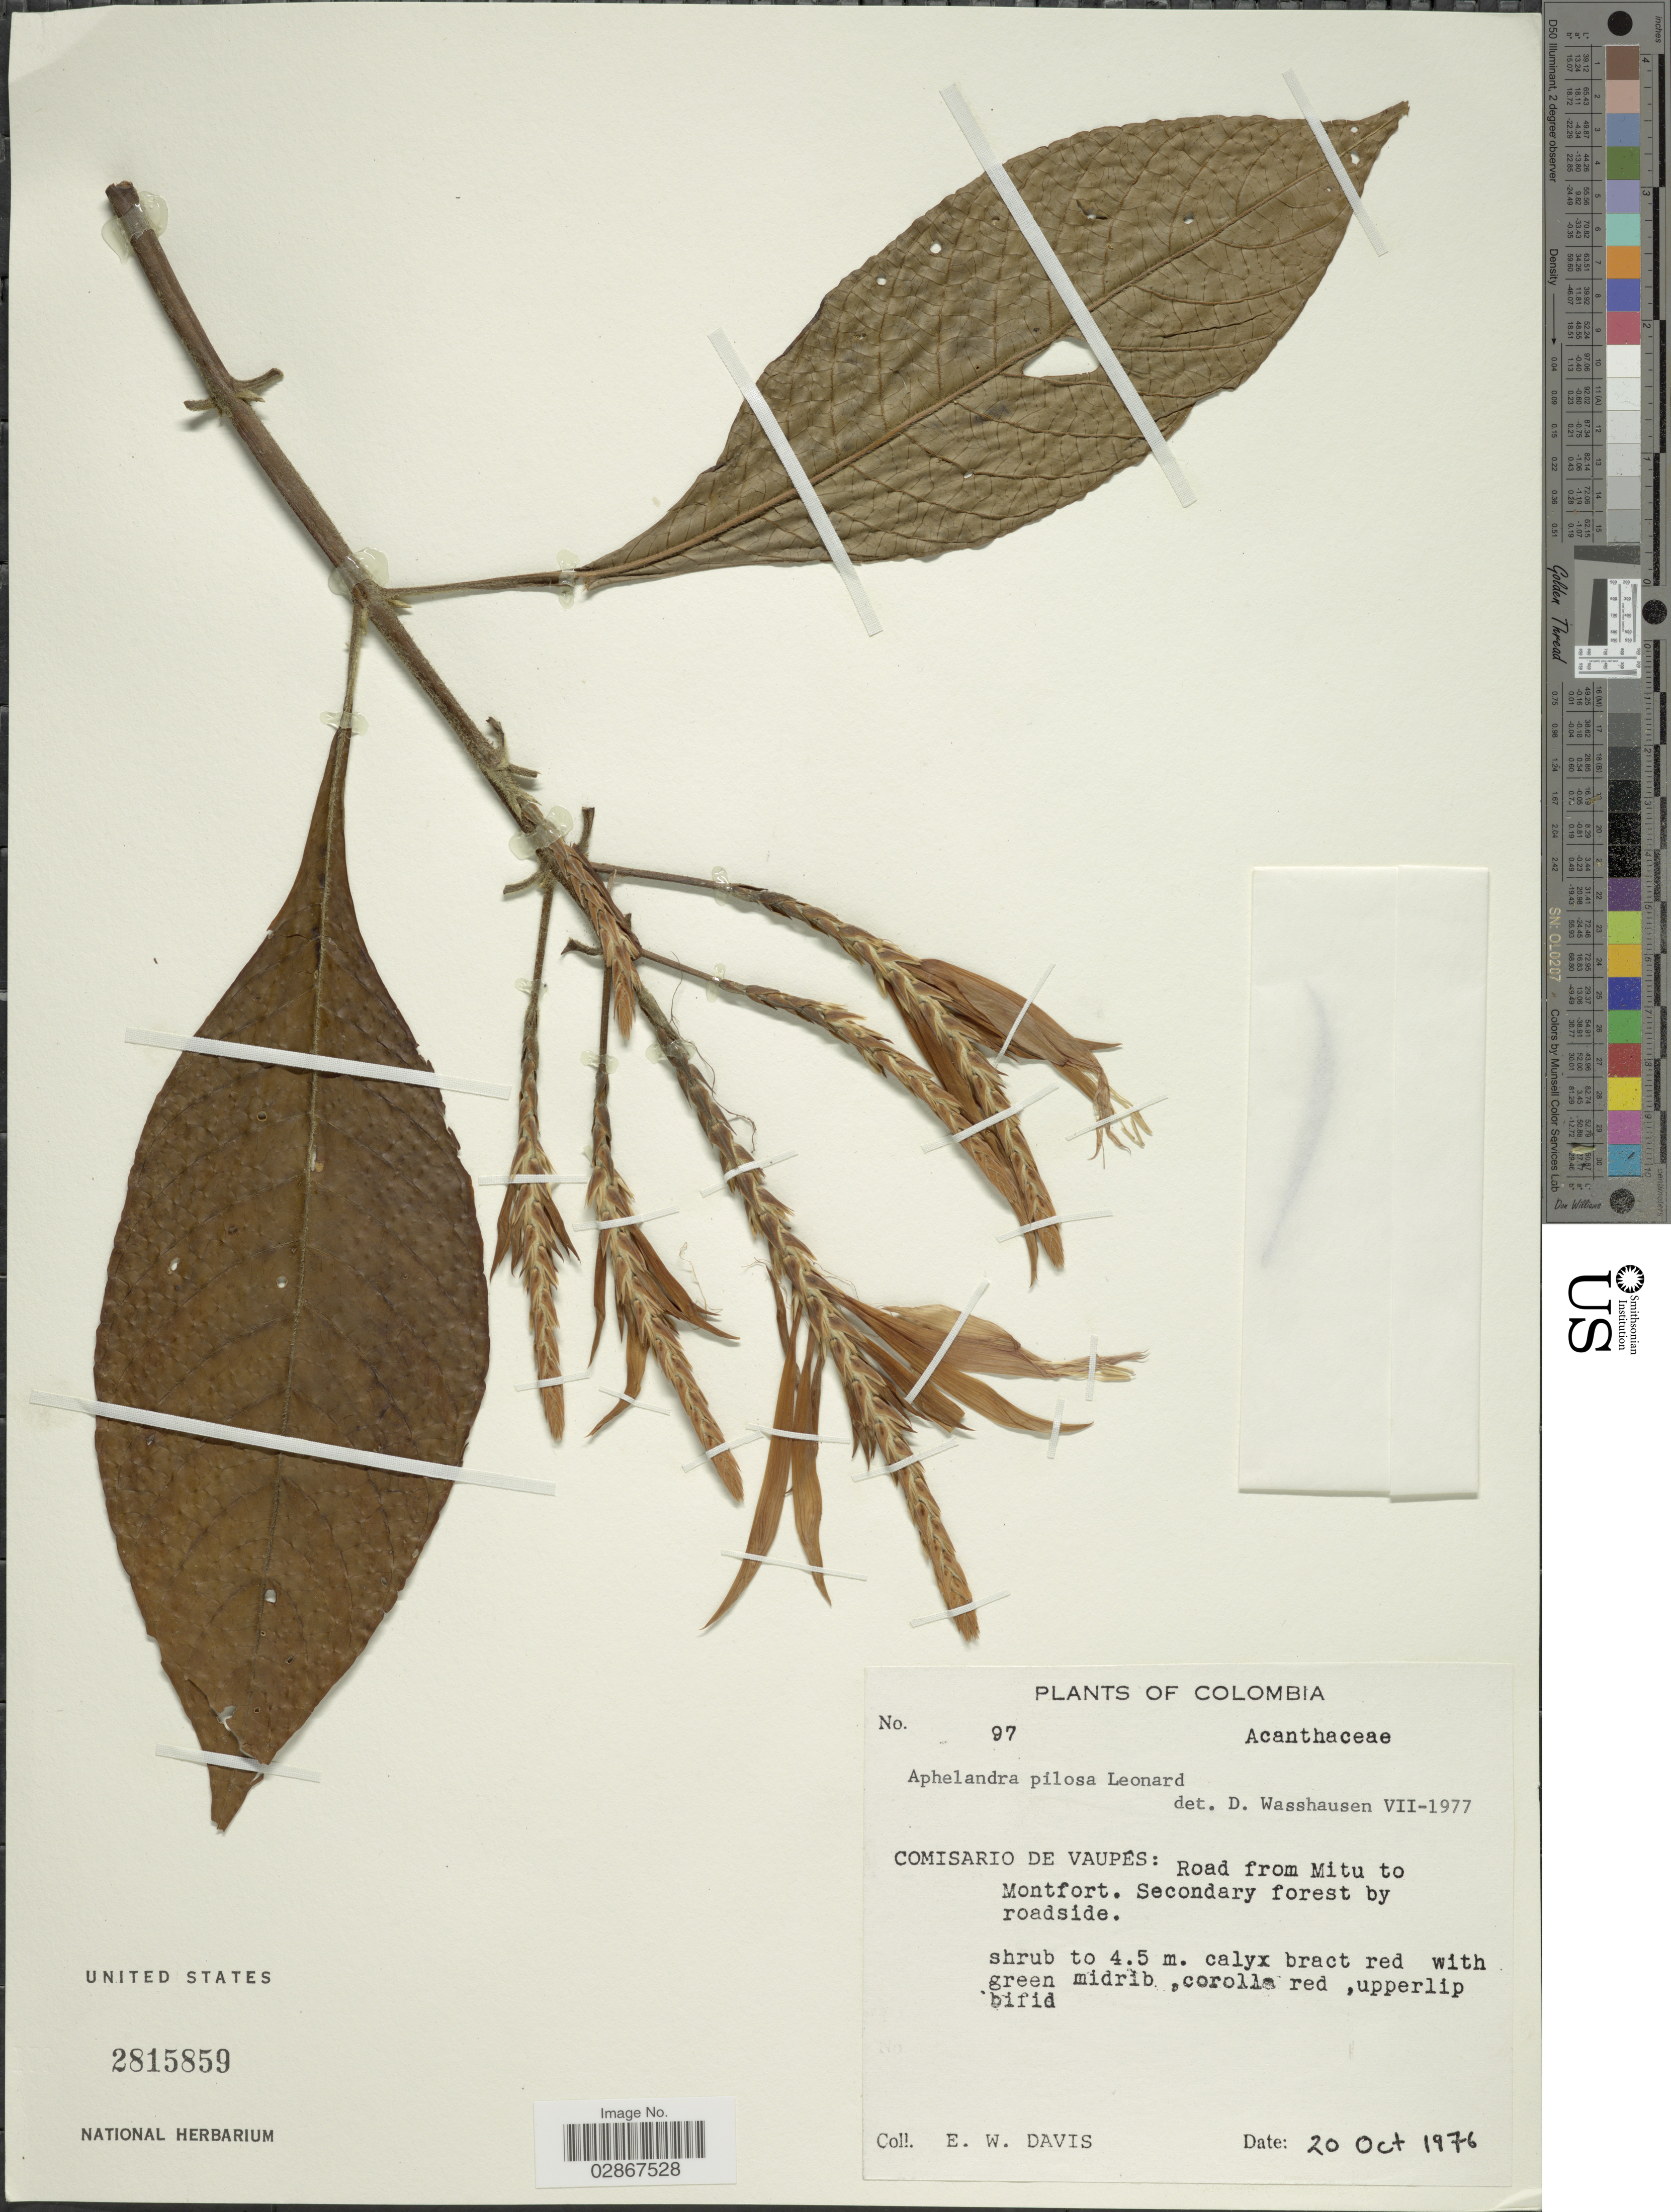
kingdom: Plantae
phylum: Tracheophyta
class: Magnoliopsida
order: Lamiales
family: Acanthaceae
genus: Aphelandra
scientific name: Aphelandra pilosa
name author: Leonard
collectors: E. W. Davis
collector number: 97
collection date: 1976-10-20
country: Colombia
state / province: Vaupés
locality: Comisario de Vaupés: Road from Mitu to Montfort.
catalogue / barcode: US 2815859